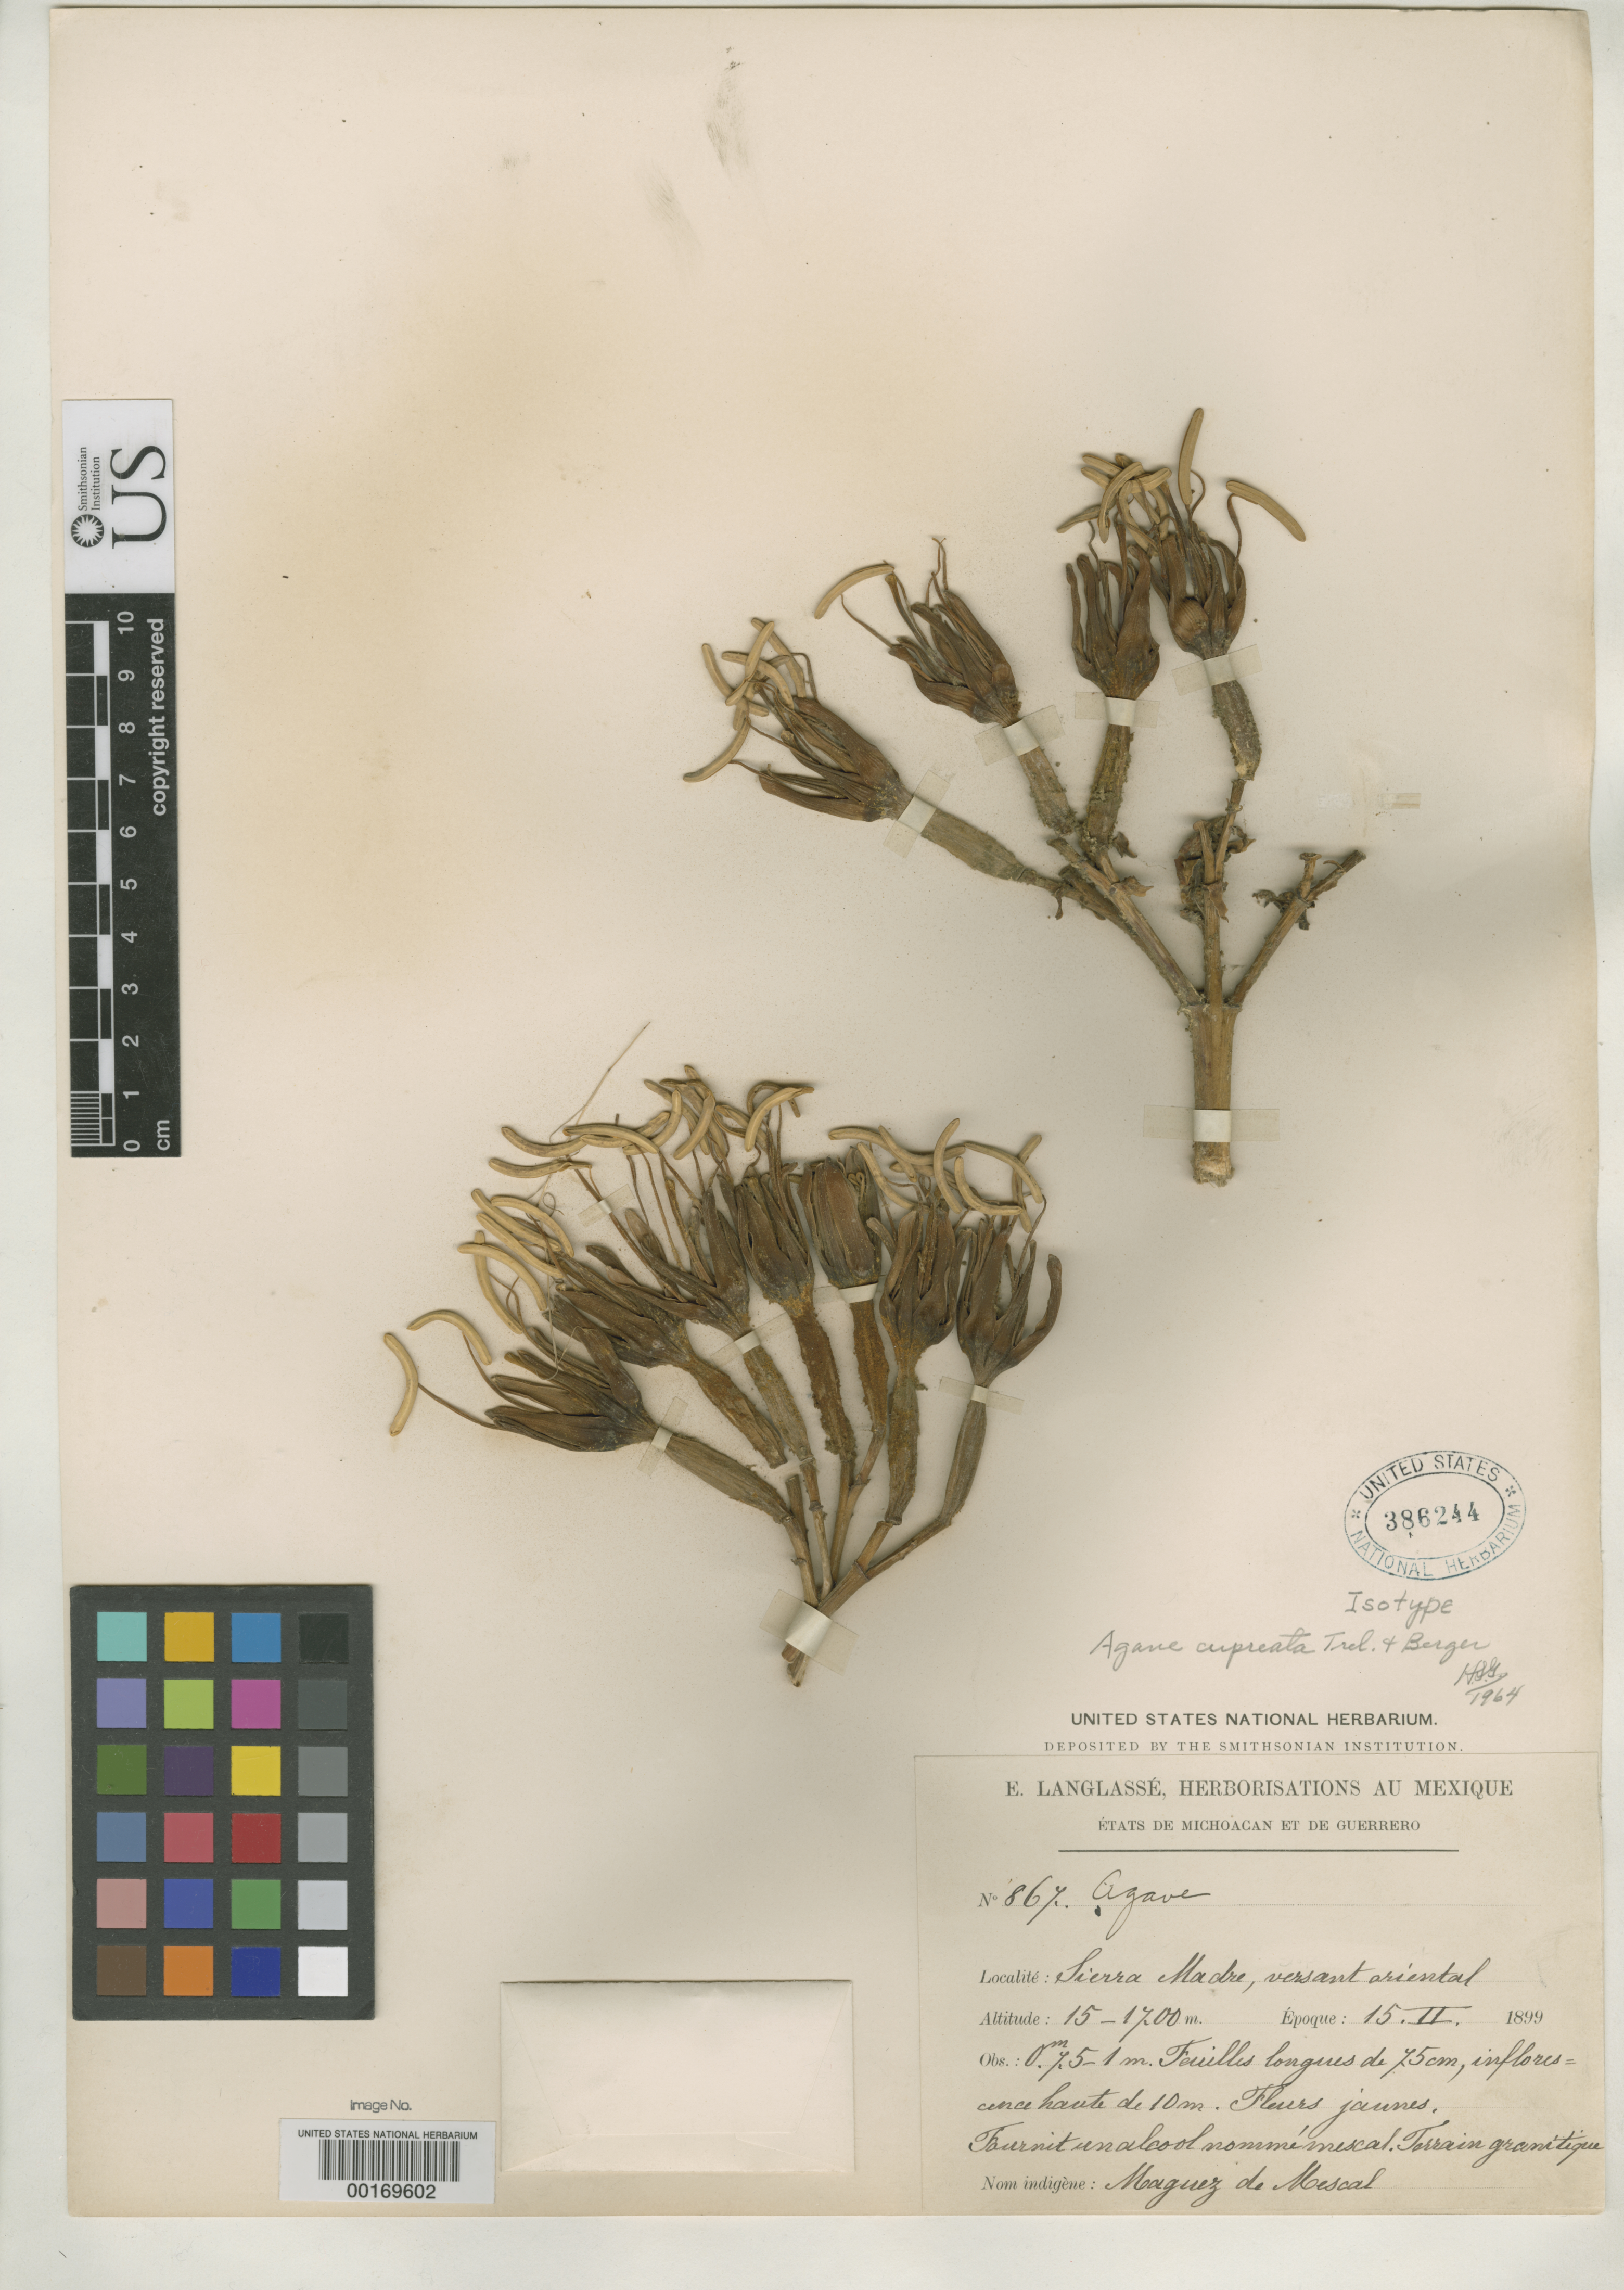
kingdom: Plantae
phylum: Tracheophyta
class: Liliopsida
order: Asparagales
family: Asparagaceae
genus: Agave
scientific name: Agave cupreata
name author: Trel. & A. Berger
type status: Isotype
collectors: E. Langlassé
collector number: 867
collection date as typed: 15 Feb 1899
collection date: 1899-02-15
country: Mexico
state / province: Guerrero / Michoacán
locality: Eastern slope of Sierra Madre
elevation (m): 1500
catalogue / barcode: US 386244